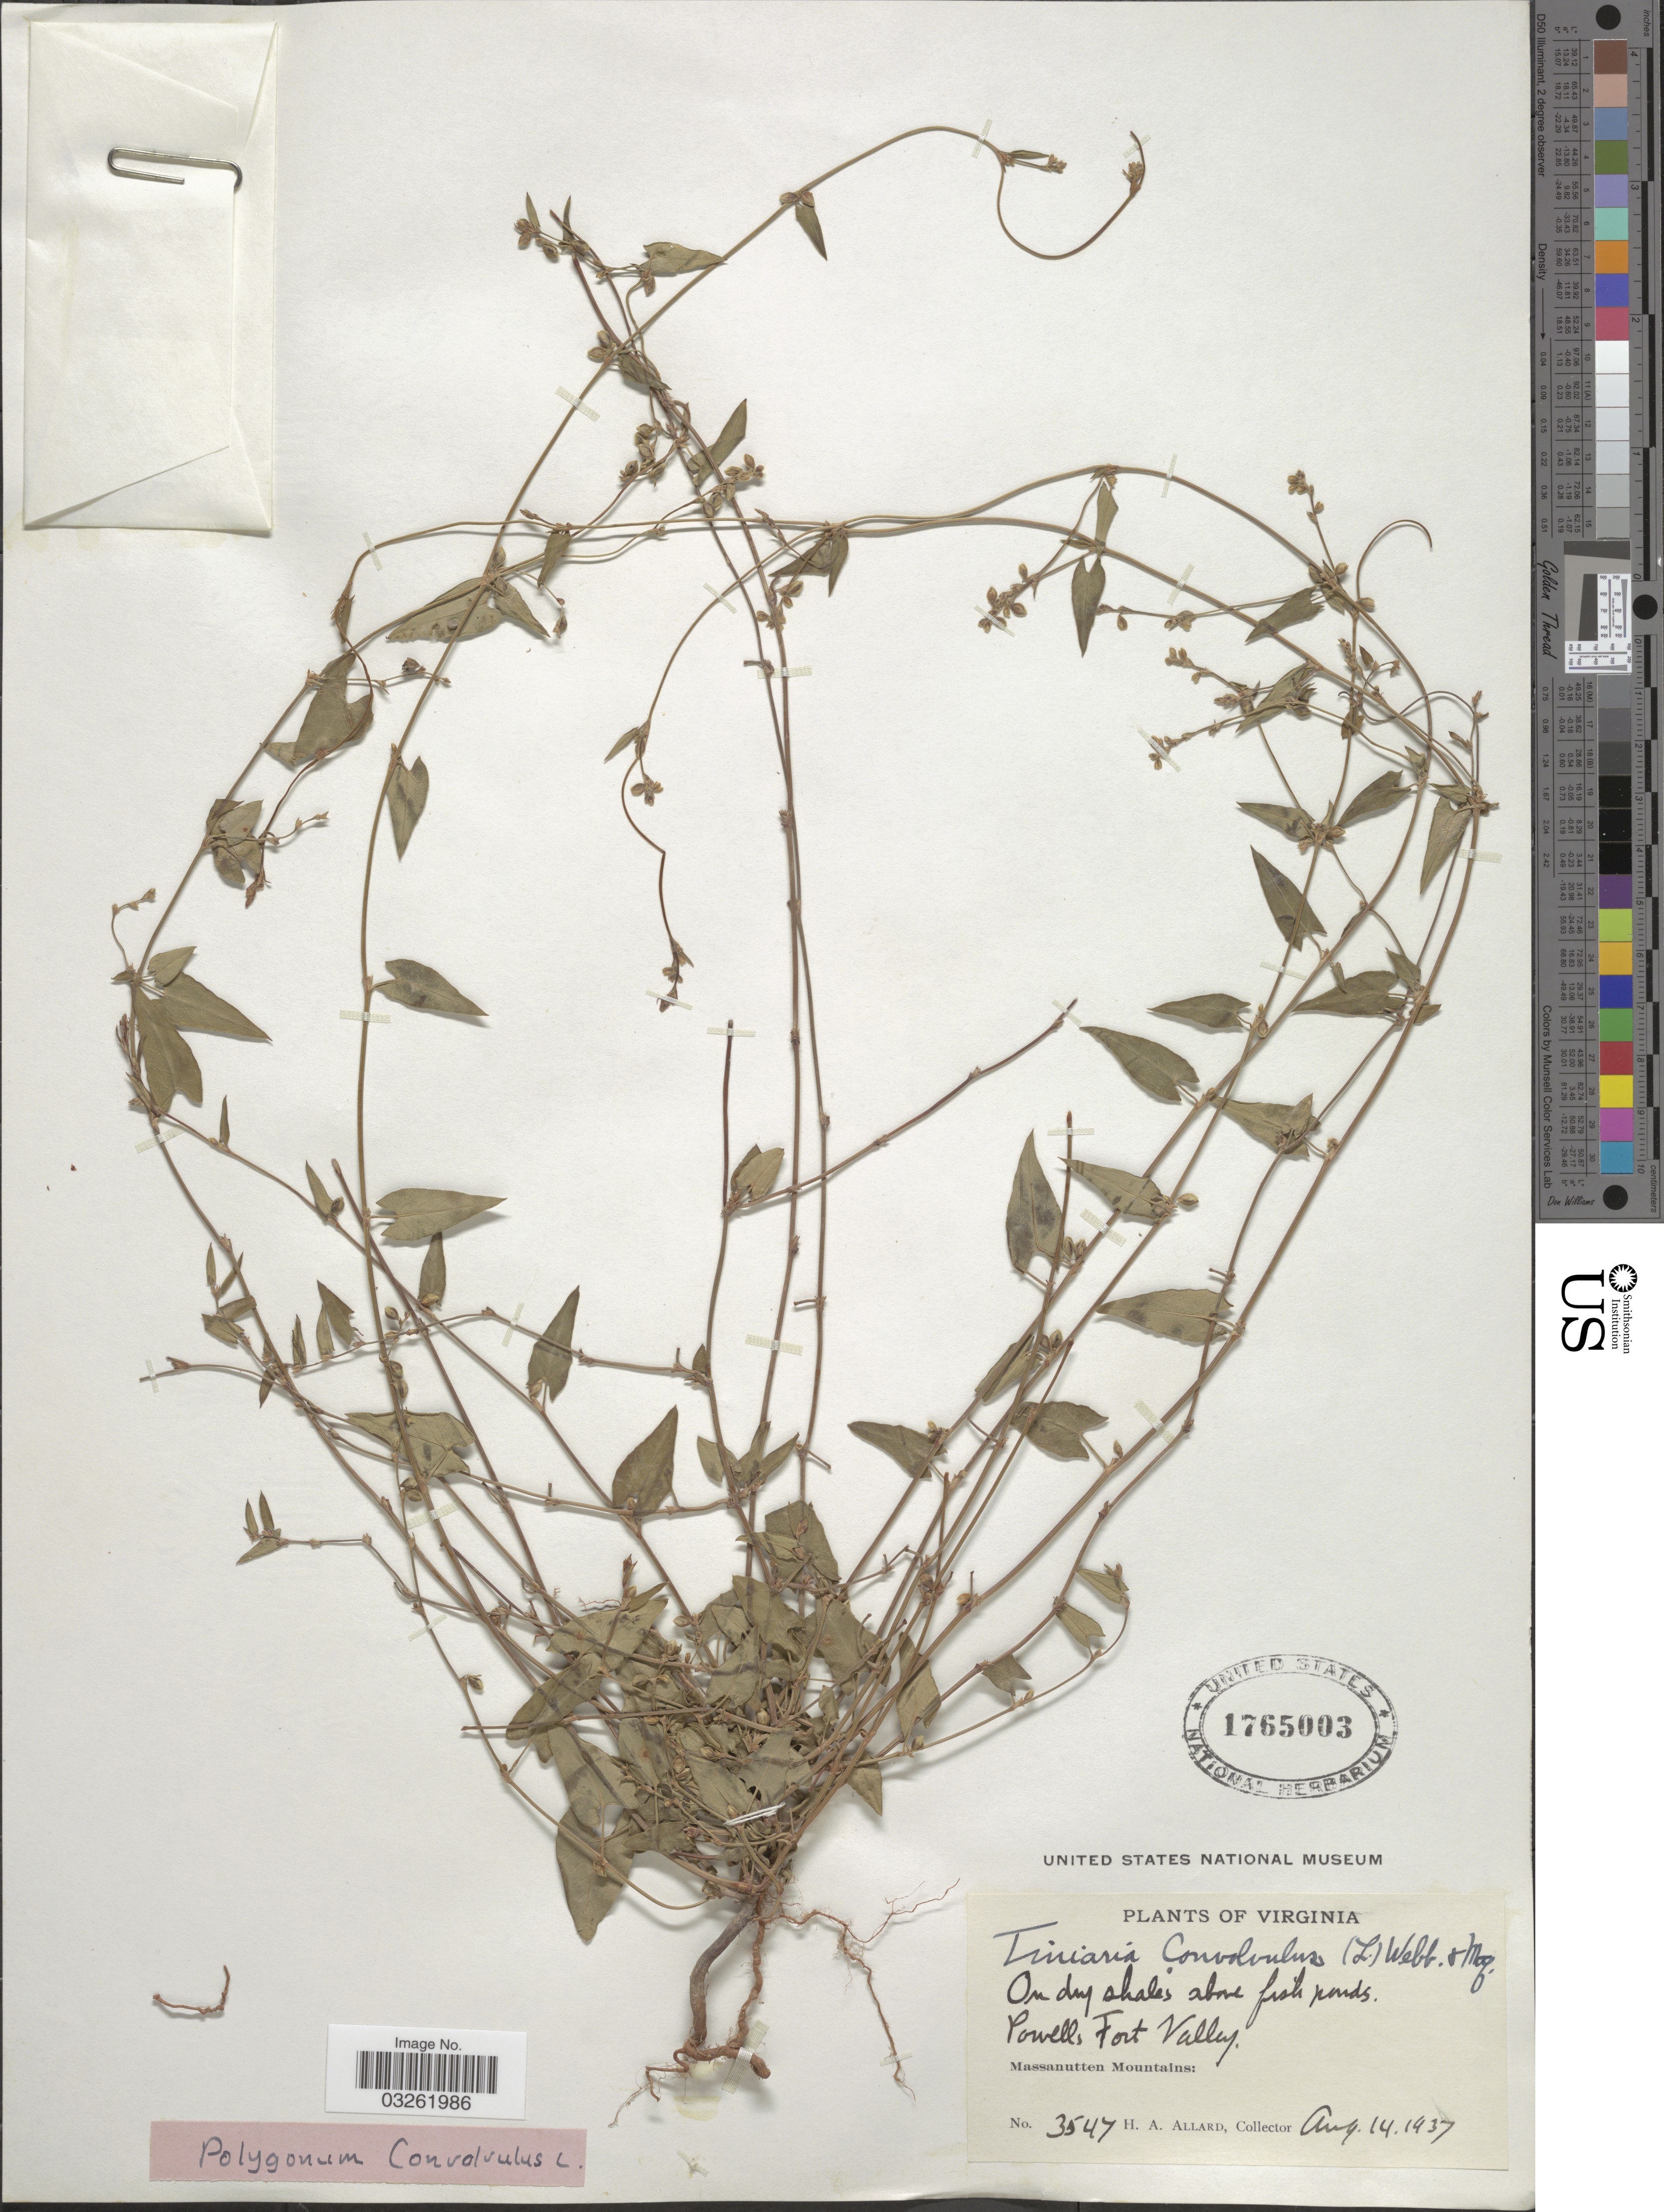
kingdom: Plantae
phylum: Tracheophyta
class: Magnoliopsida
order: Caryophyllales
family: Polygonaceae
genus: Fallopia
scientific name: Fallopia convolvulus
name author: (L.) Á. Löve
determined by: Strong, M. T., (US), Smithsonian Institution - National Museum of Natural History (UNITED STATES)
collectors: H. A. Allard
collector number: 3547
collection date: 1937-08-14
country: United States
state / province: Virginia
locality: On dry shales shore fish ponds. Powell: Fort Valley. Massanutten Mountains.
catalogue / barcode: US 1765003